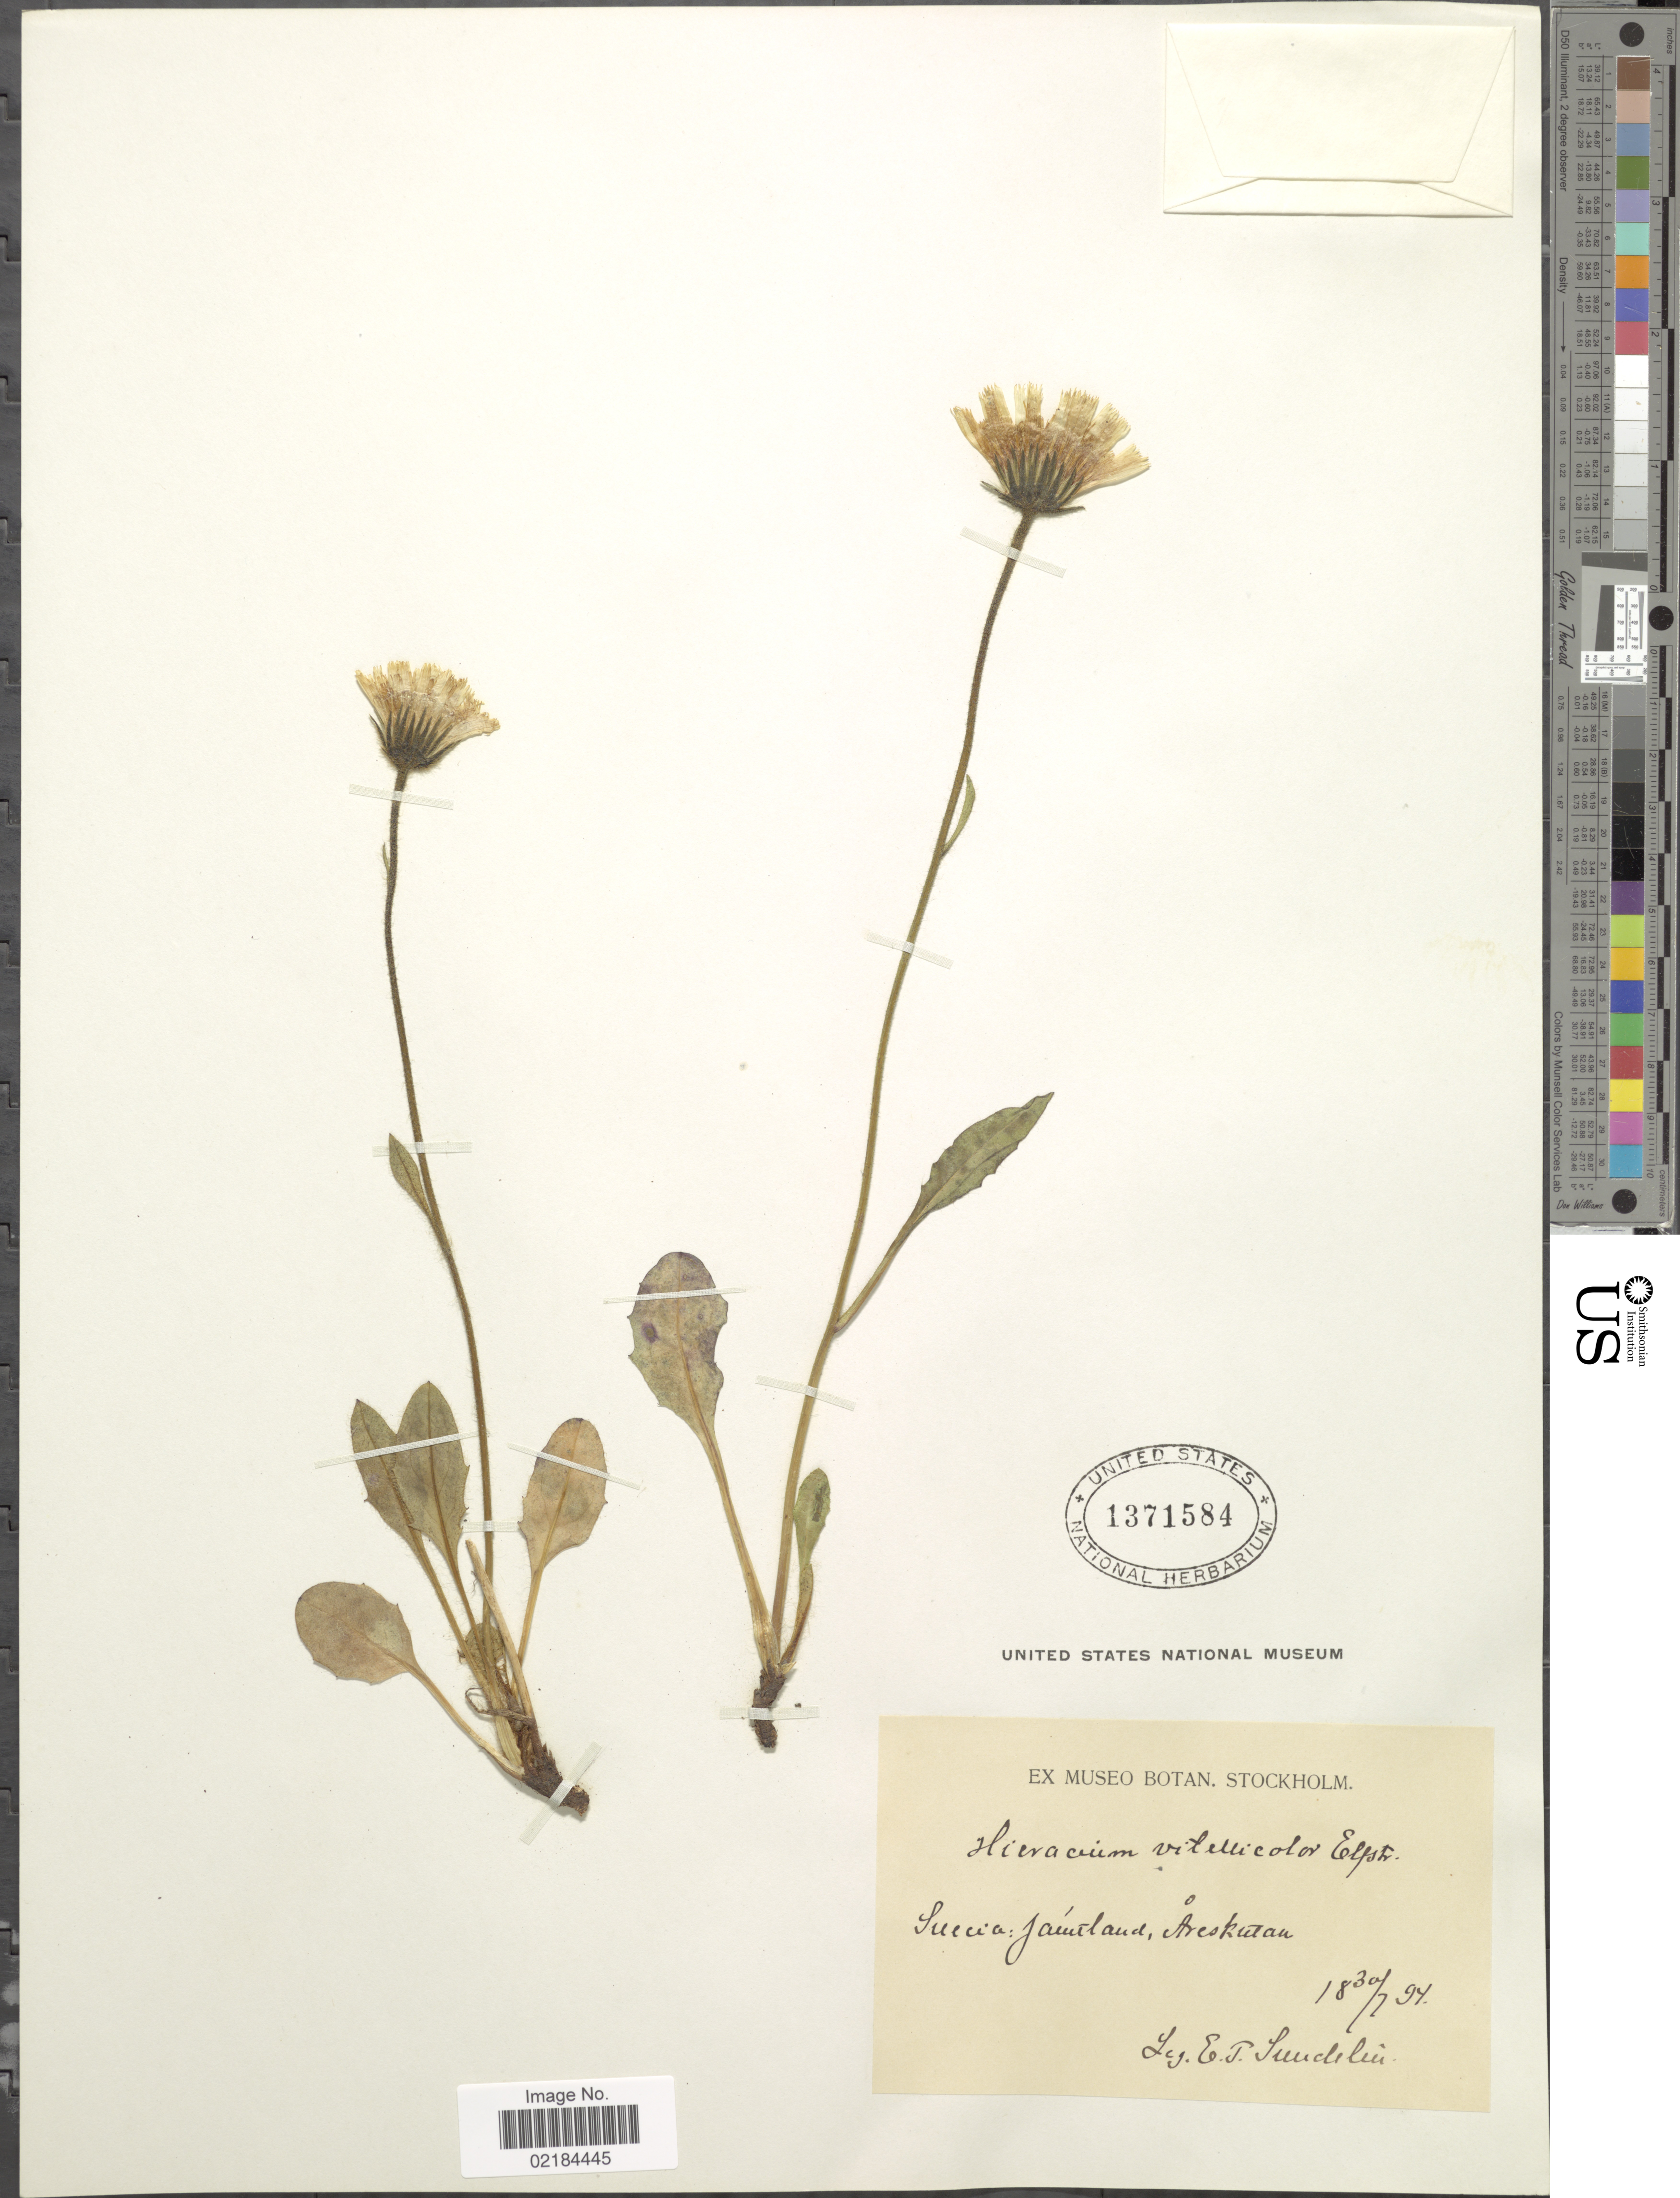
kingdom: Plantae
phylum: Tracheophyta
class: Magnoliopsida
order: Asterales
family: Asteraceae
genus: Hieracium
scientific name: Hieracium vitellicolor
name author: Elfstr.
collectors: E. Sundelin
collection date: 1894-07-30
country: Sweden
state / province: Jämtland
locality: Jamtland, Areskutan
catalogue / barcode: US 1371584